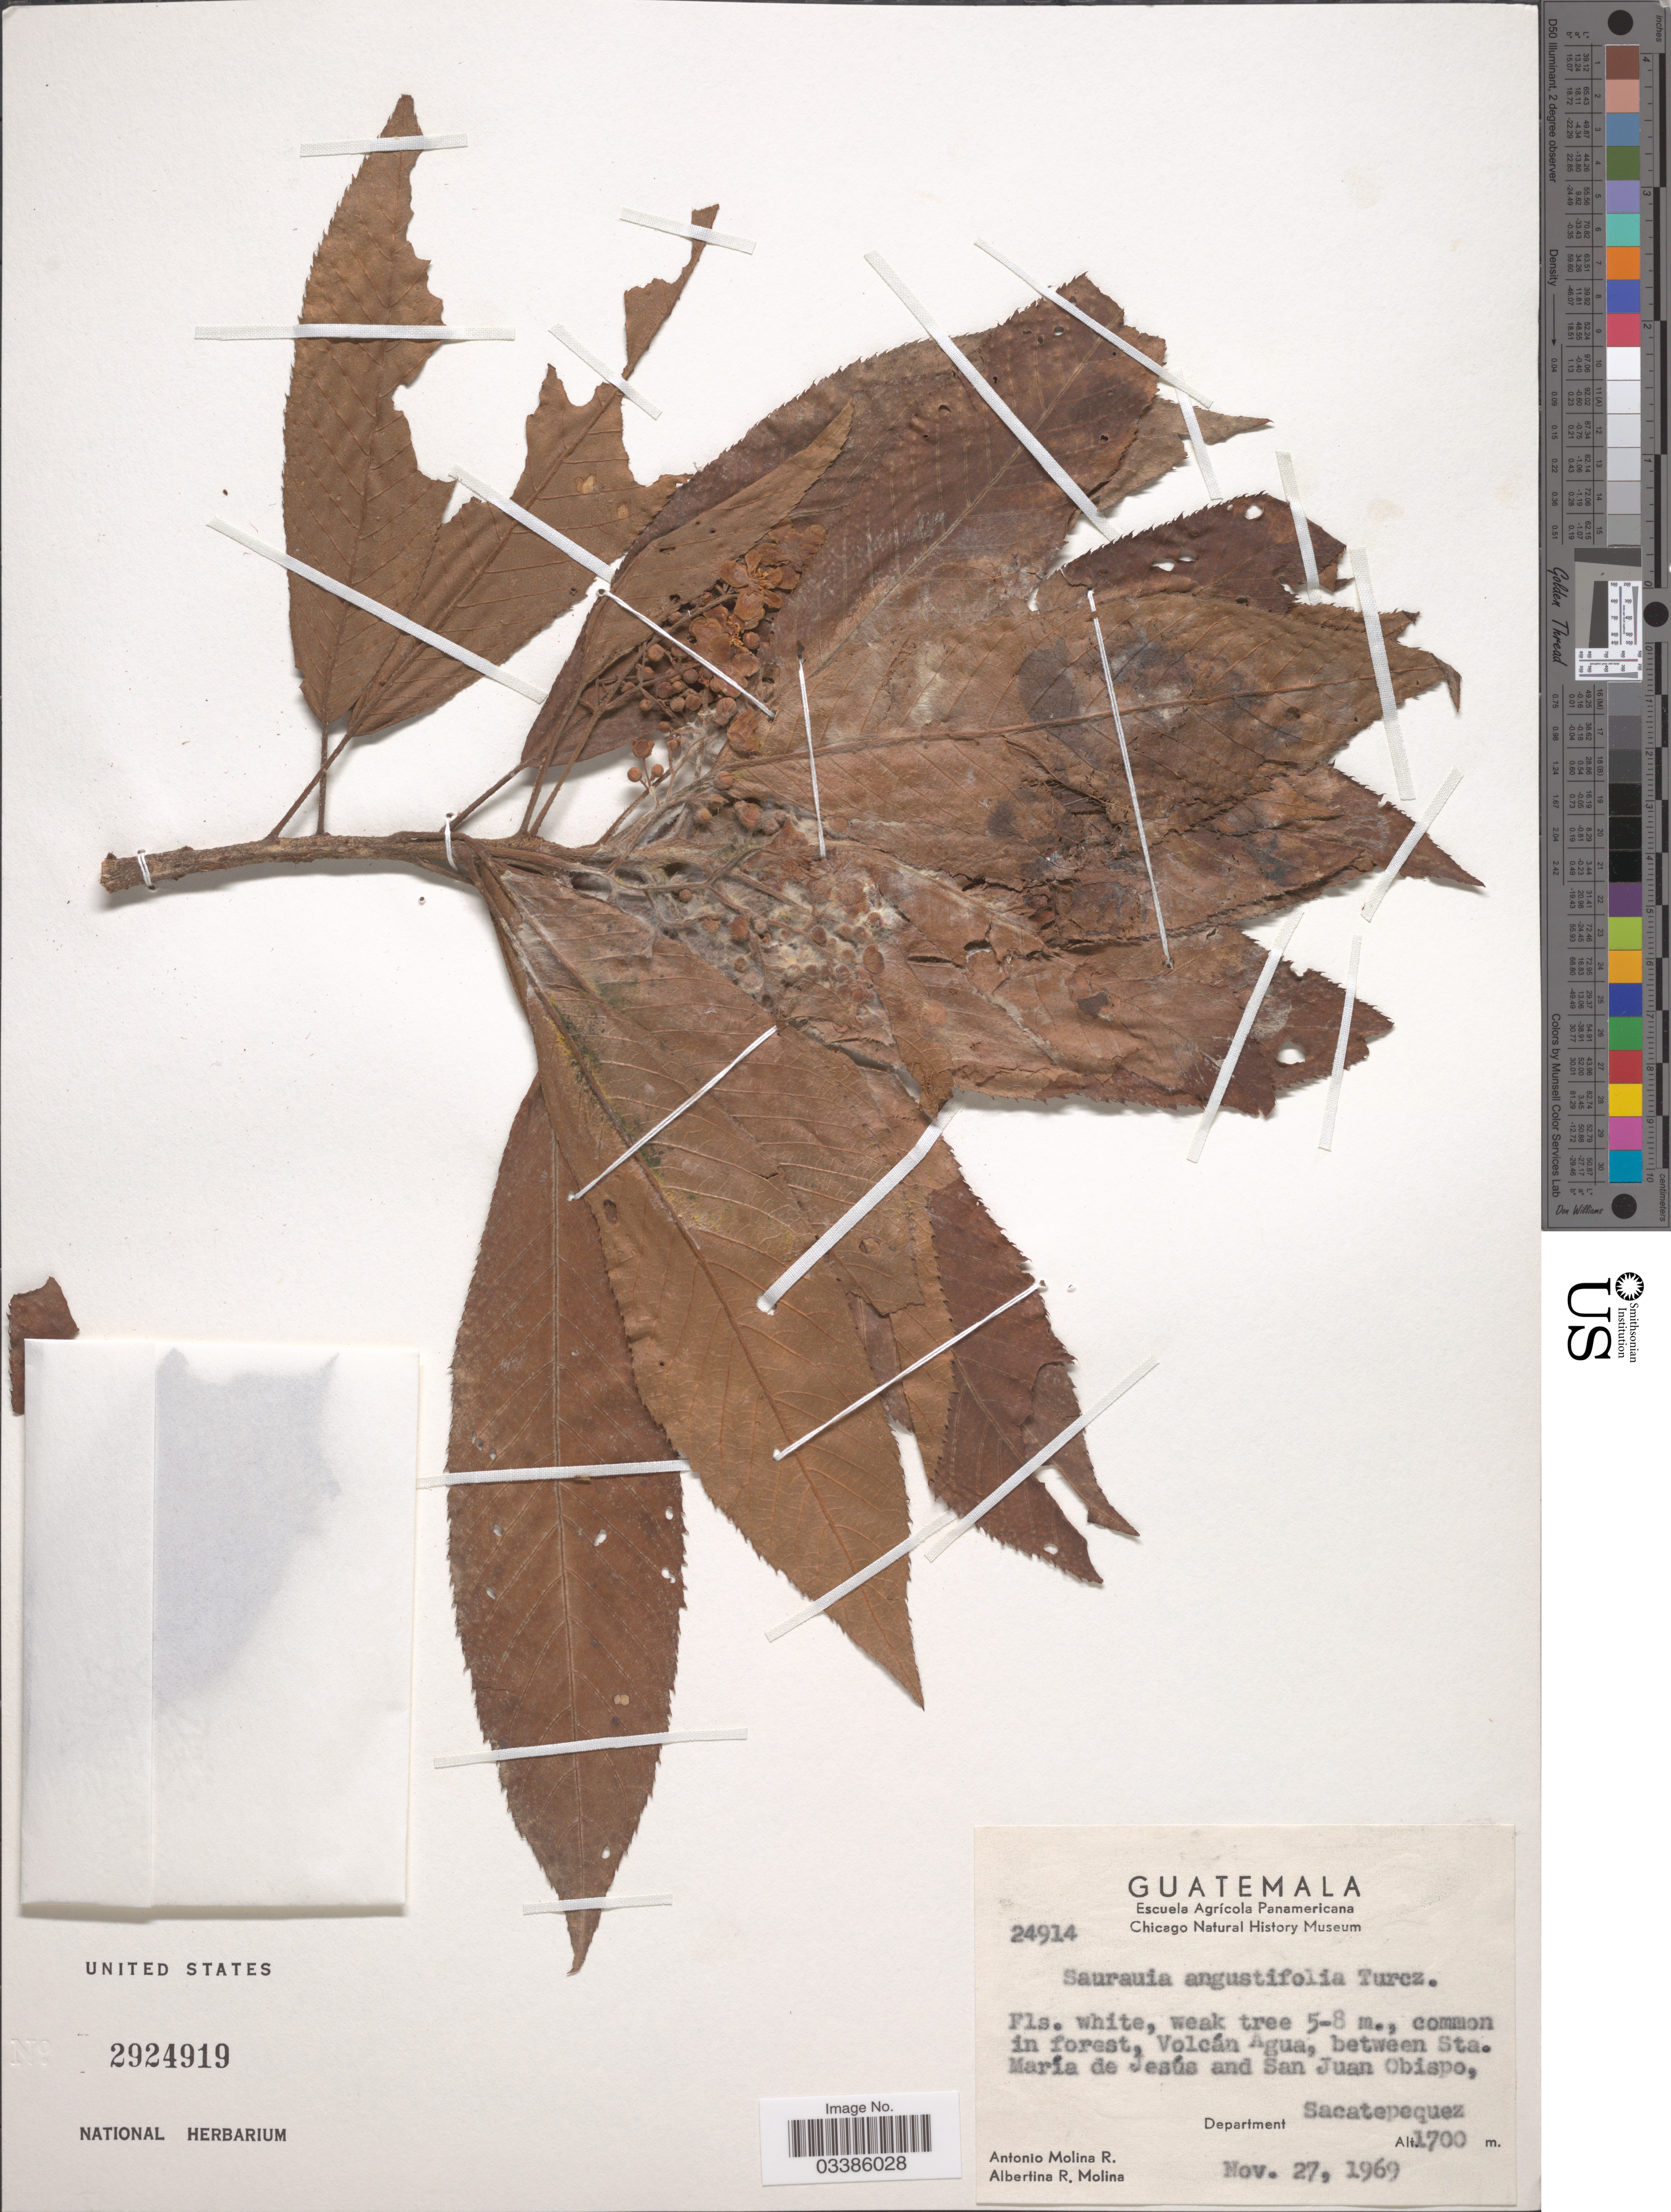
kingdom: Plantae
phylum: Tracheophyta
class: Magnoliopsida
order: Ericales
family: Actinidiaceae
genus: Saurauia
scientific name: Saurauia angustifolia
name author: Turcz.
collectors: A. Molina R. & A. R. Molina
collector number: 24914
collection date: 1969-11-27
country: Guatemala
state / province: Sacatepéquez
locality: Volcán Agua, between Sta. María de Jesús and San Juan Obispo, Department Sacatepequez.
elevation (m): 1700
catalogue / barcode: US 2924919